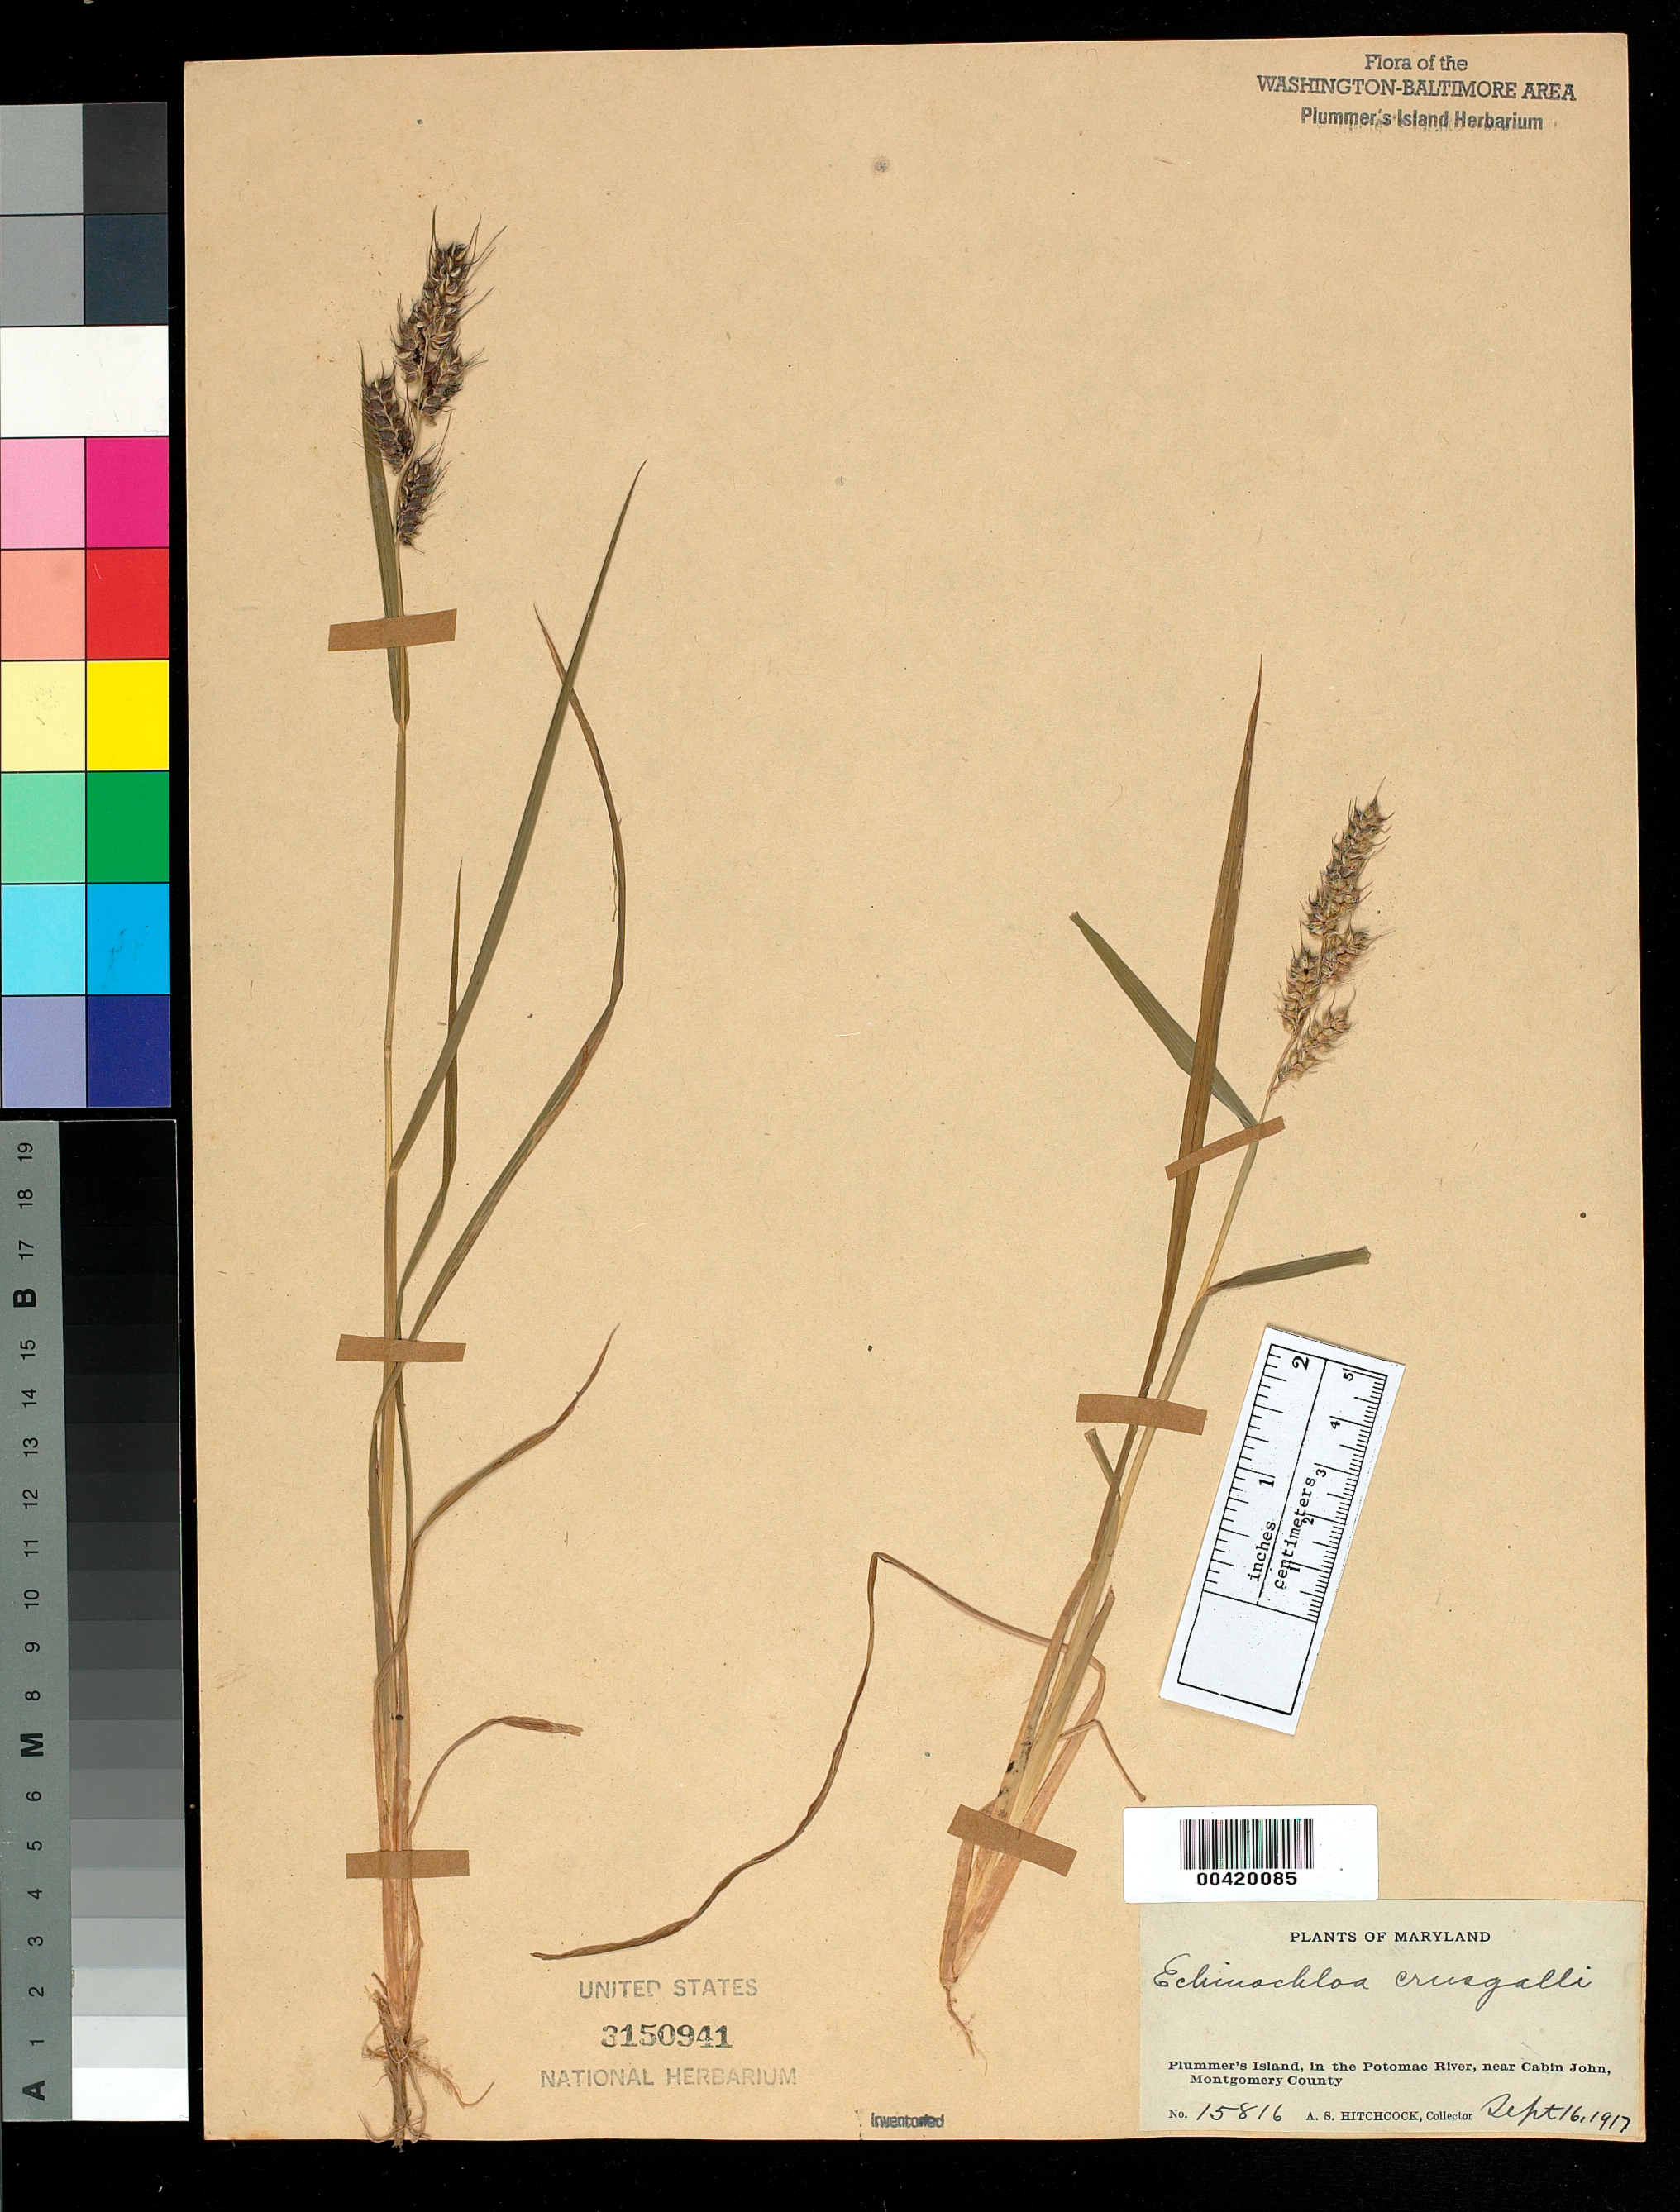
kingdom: Plantae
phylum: Tracheophyta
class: Liliopsida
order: Poales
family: Poaceae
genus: Echinochloa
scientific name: Echinochloa crus-galli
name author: (L.) P. Beauv.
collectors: A. S. Hitchcock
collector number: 15816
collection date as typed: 16 Sep 1917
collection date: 1917-09-16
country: United States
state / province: Maryland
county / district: Montgomery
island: Plummers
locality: Plummer's Island Plummers Island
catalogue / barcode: US 3150941